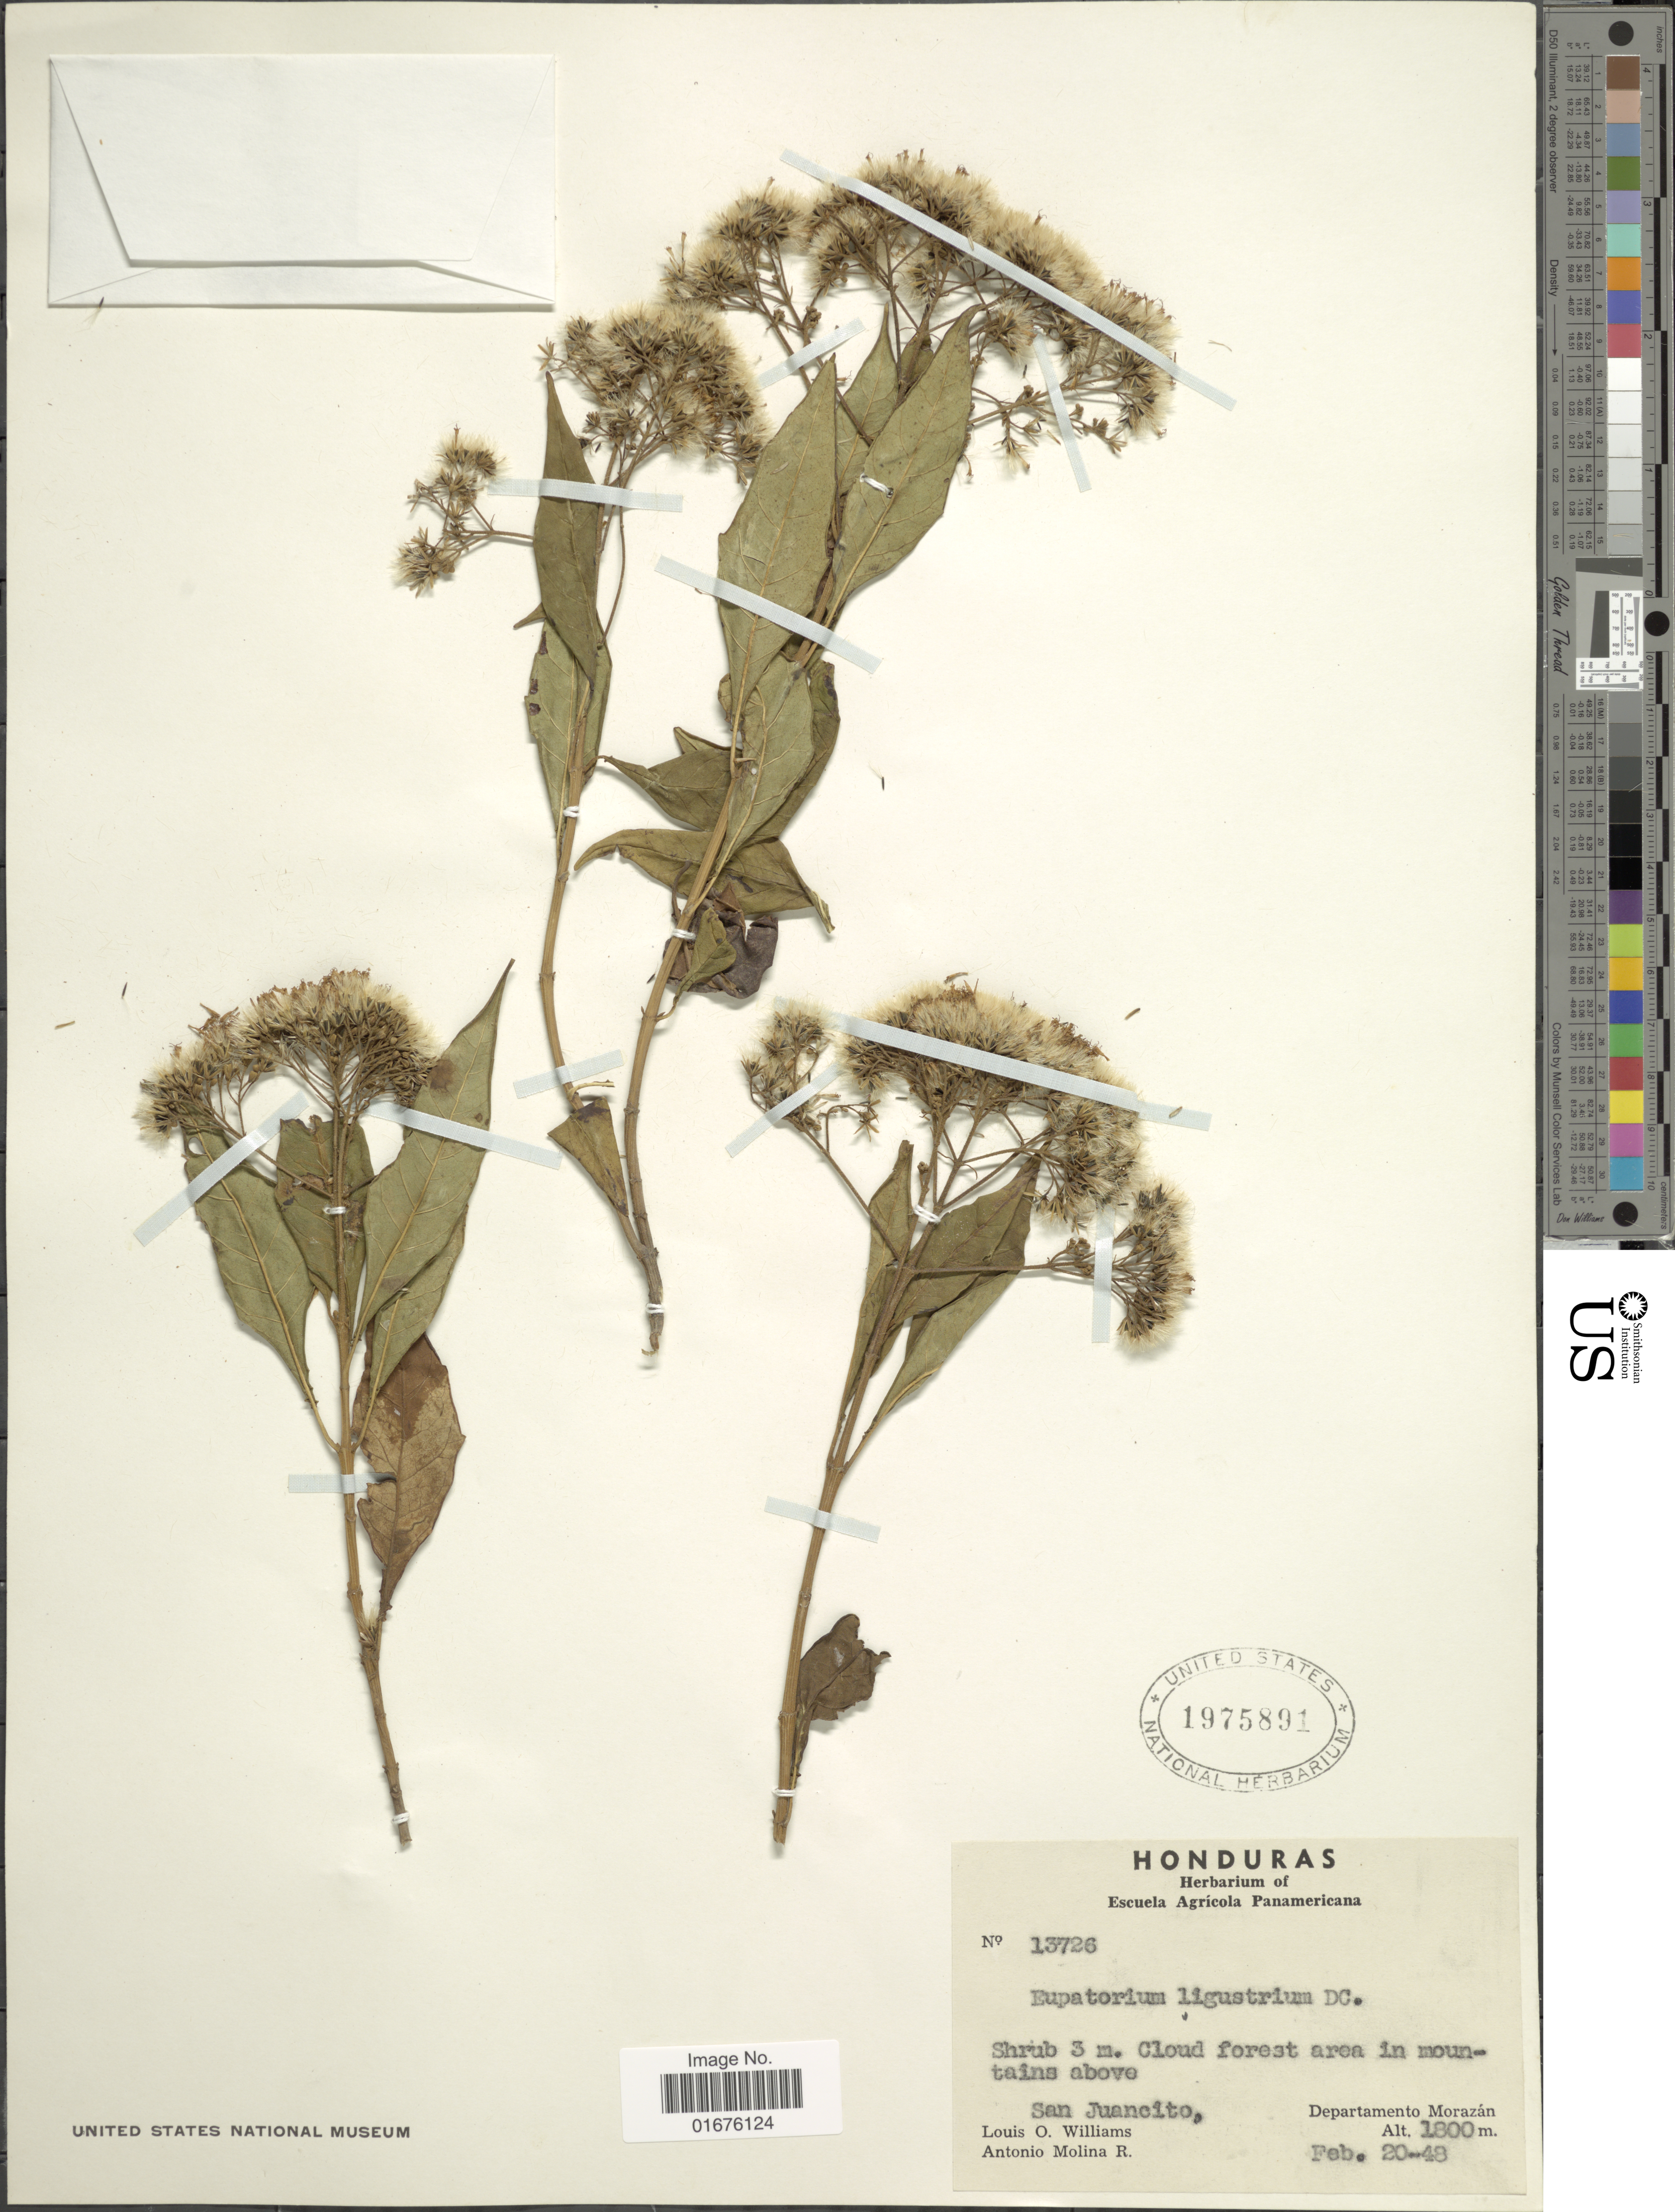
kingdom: Plantae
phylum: Tracheophyta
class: Magnoliopsida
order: Asterales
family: Asteraceae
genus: Ageratina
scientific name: Ageratina ligustrina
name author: (DC.) R.M. King & H. Rob.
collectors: L. O. Williams & A. Molina R.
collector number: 13726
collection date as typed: Transcribed d/m/y: 20/2/48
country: Honduras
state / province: Fco. Morazán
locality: Cloud forest area in mountains above San Juancito, Departamento Morazán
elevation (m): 1800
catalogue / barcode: US 1975891